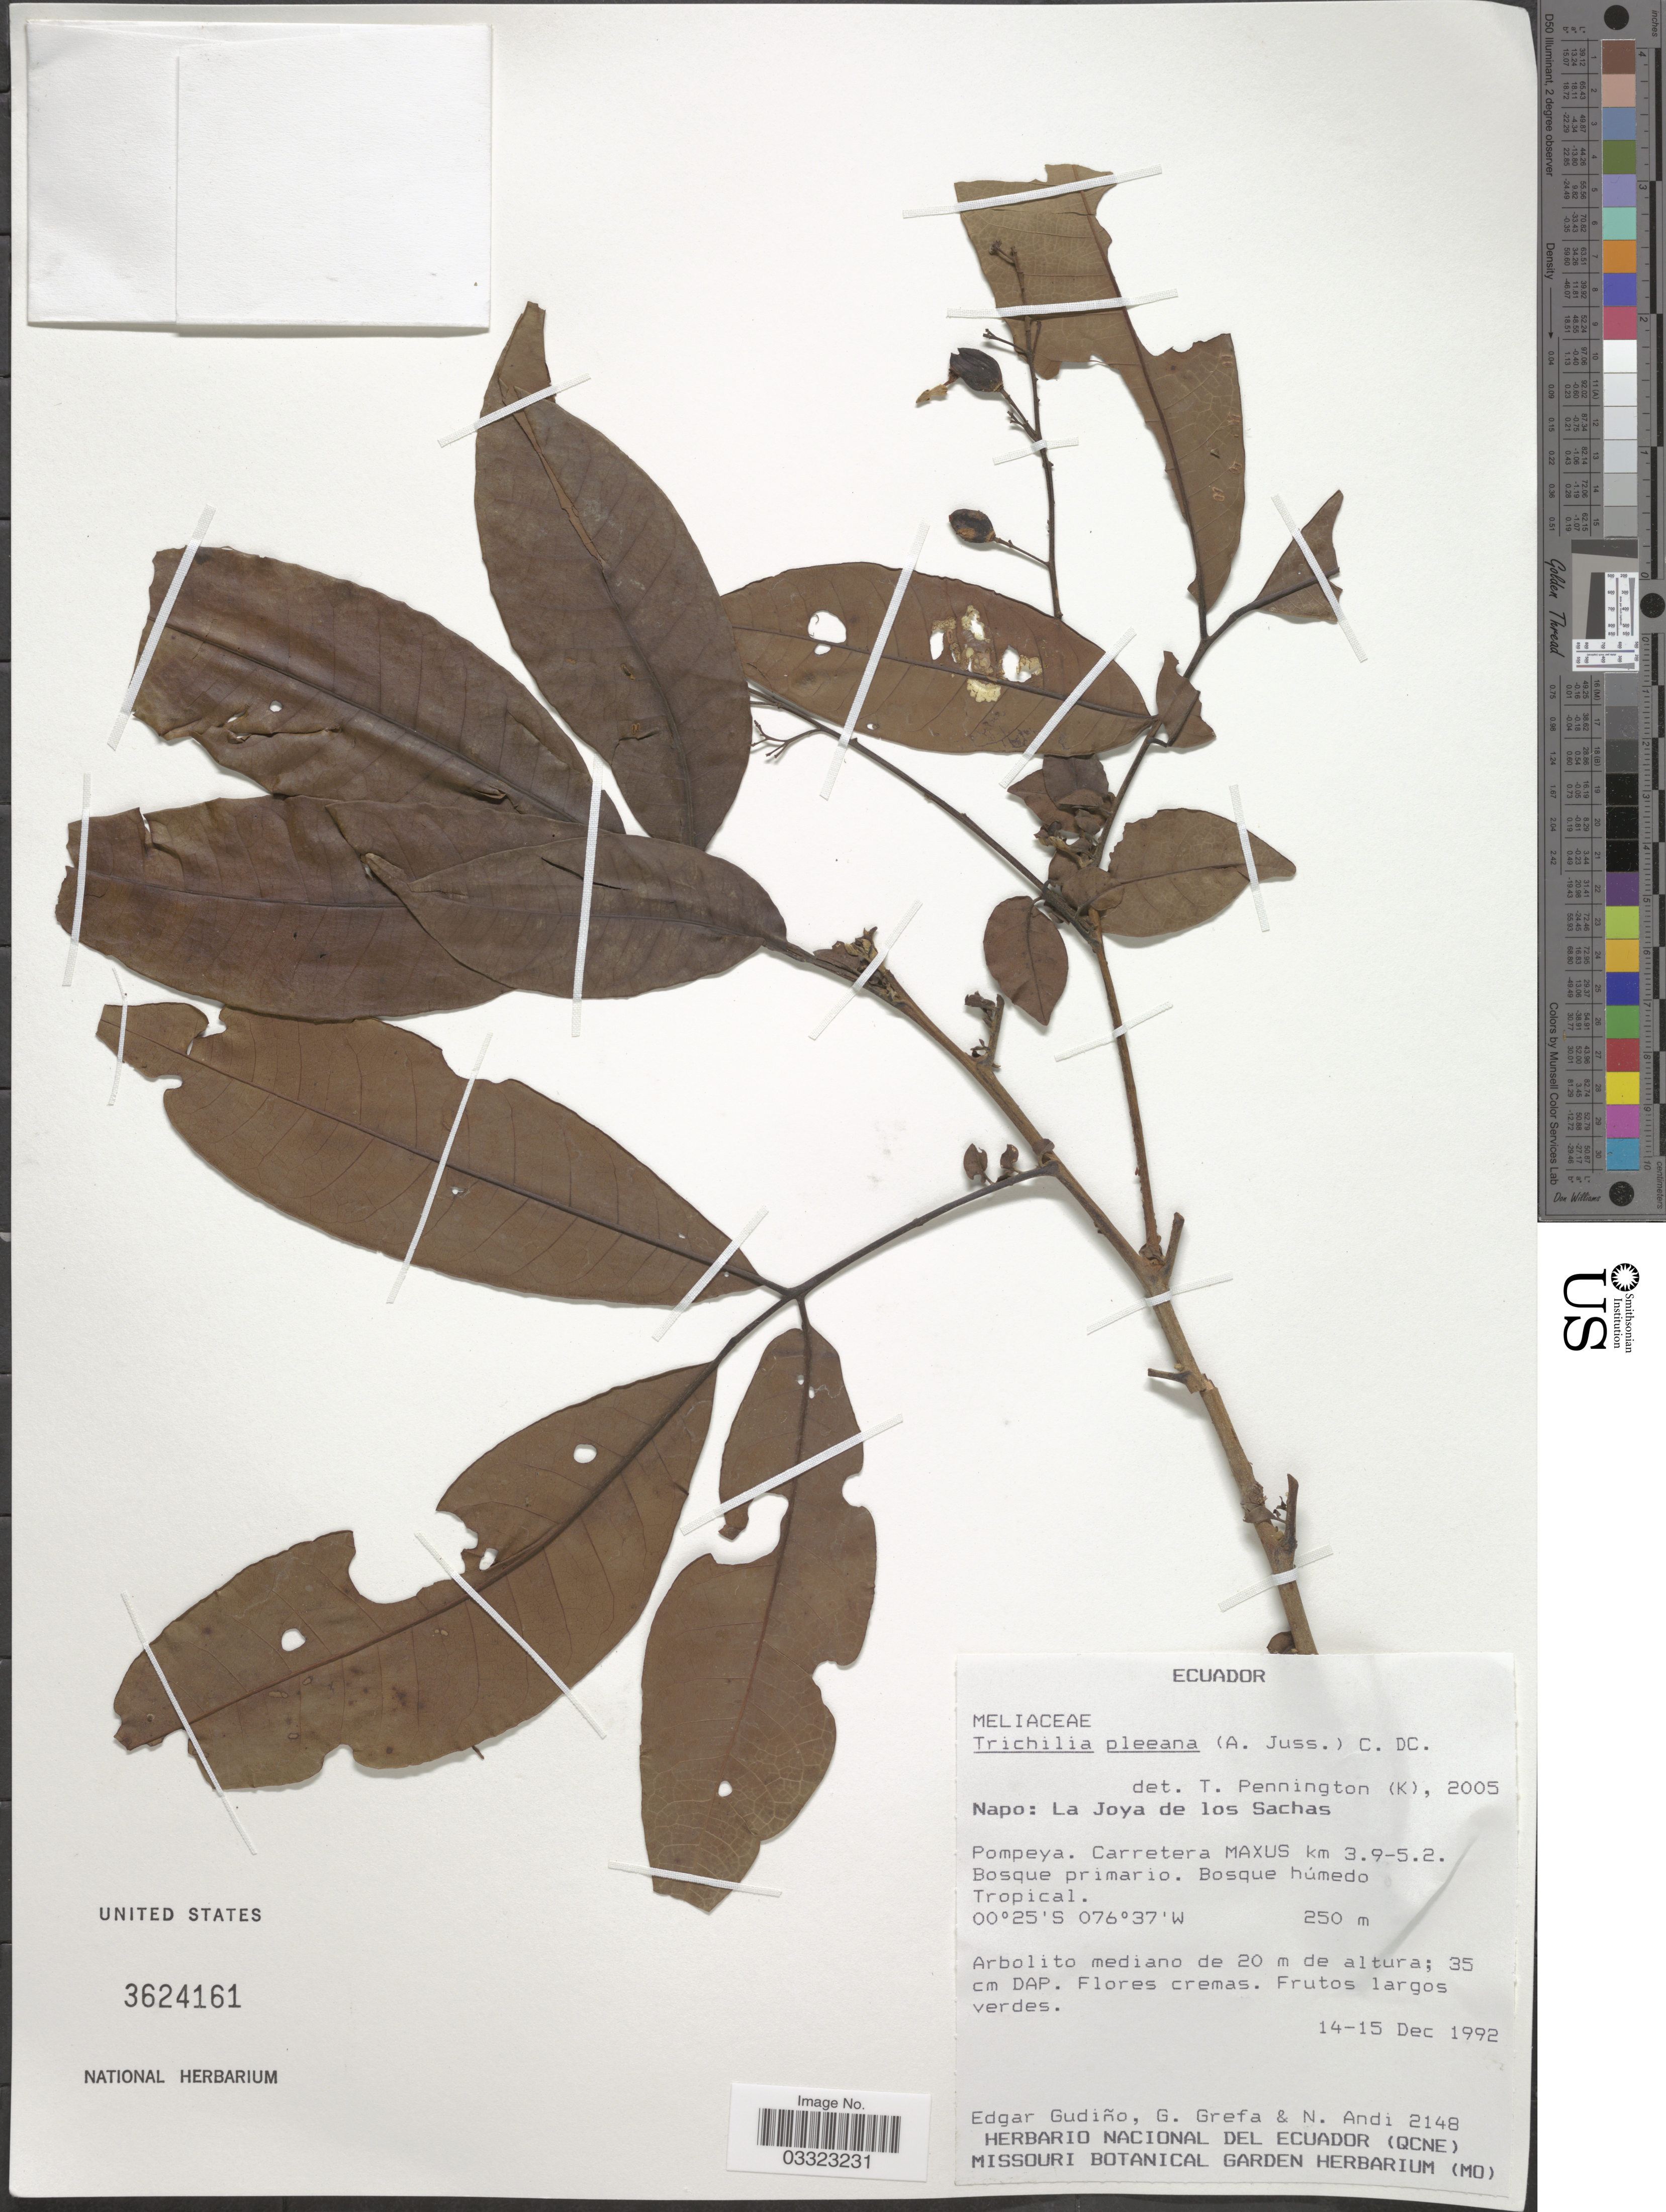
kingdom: Plantae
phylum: Tracheophyta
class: Magnoliopsida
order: Sapindales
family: Meliaceae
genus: Trichilia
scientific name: Trichilia pleeana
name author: (A. Juss.) C. DC.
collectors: E. Gudiño, G. Grefa & N. Andi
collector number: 2148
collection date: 1992-12-14/1992-12-15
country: Ecuador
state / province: Napo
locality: La Joya de los Sachas. Pompeya. Carretera MAXUS km 3.9-5.2.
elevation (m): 250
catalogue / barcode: US 3624161